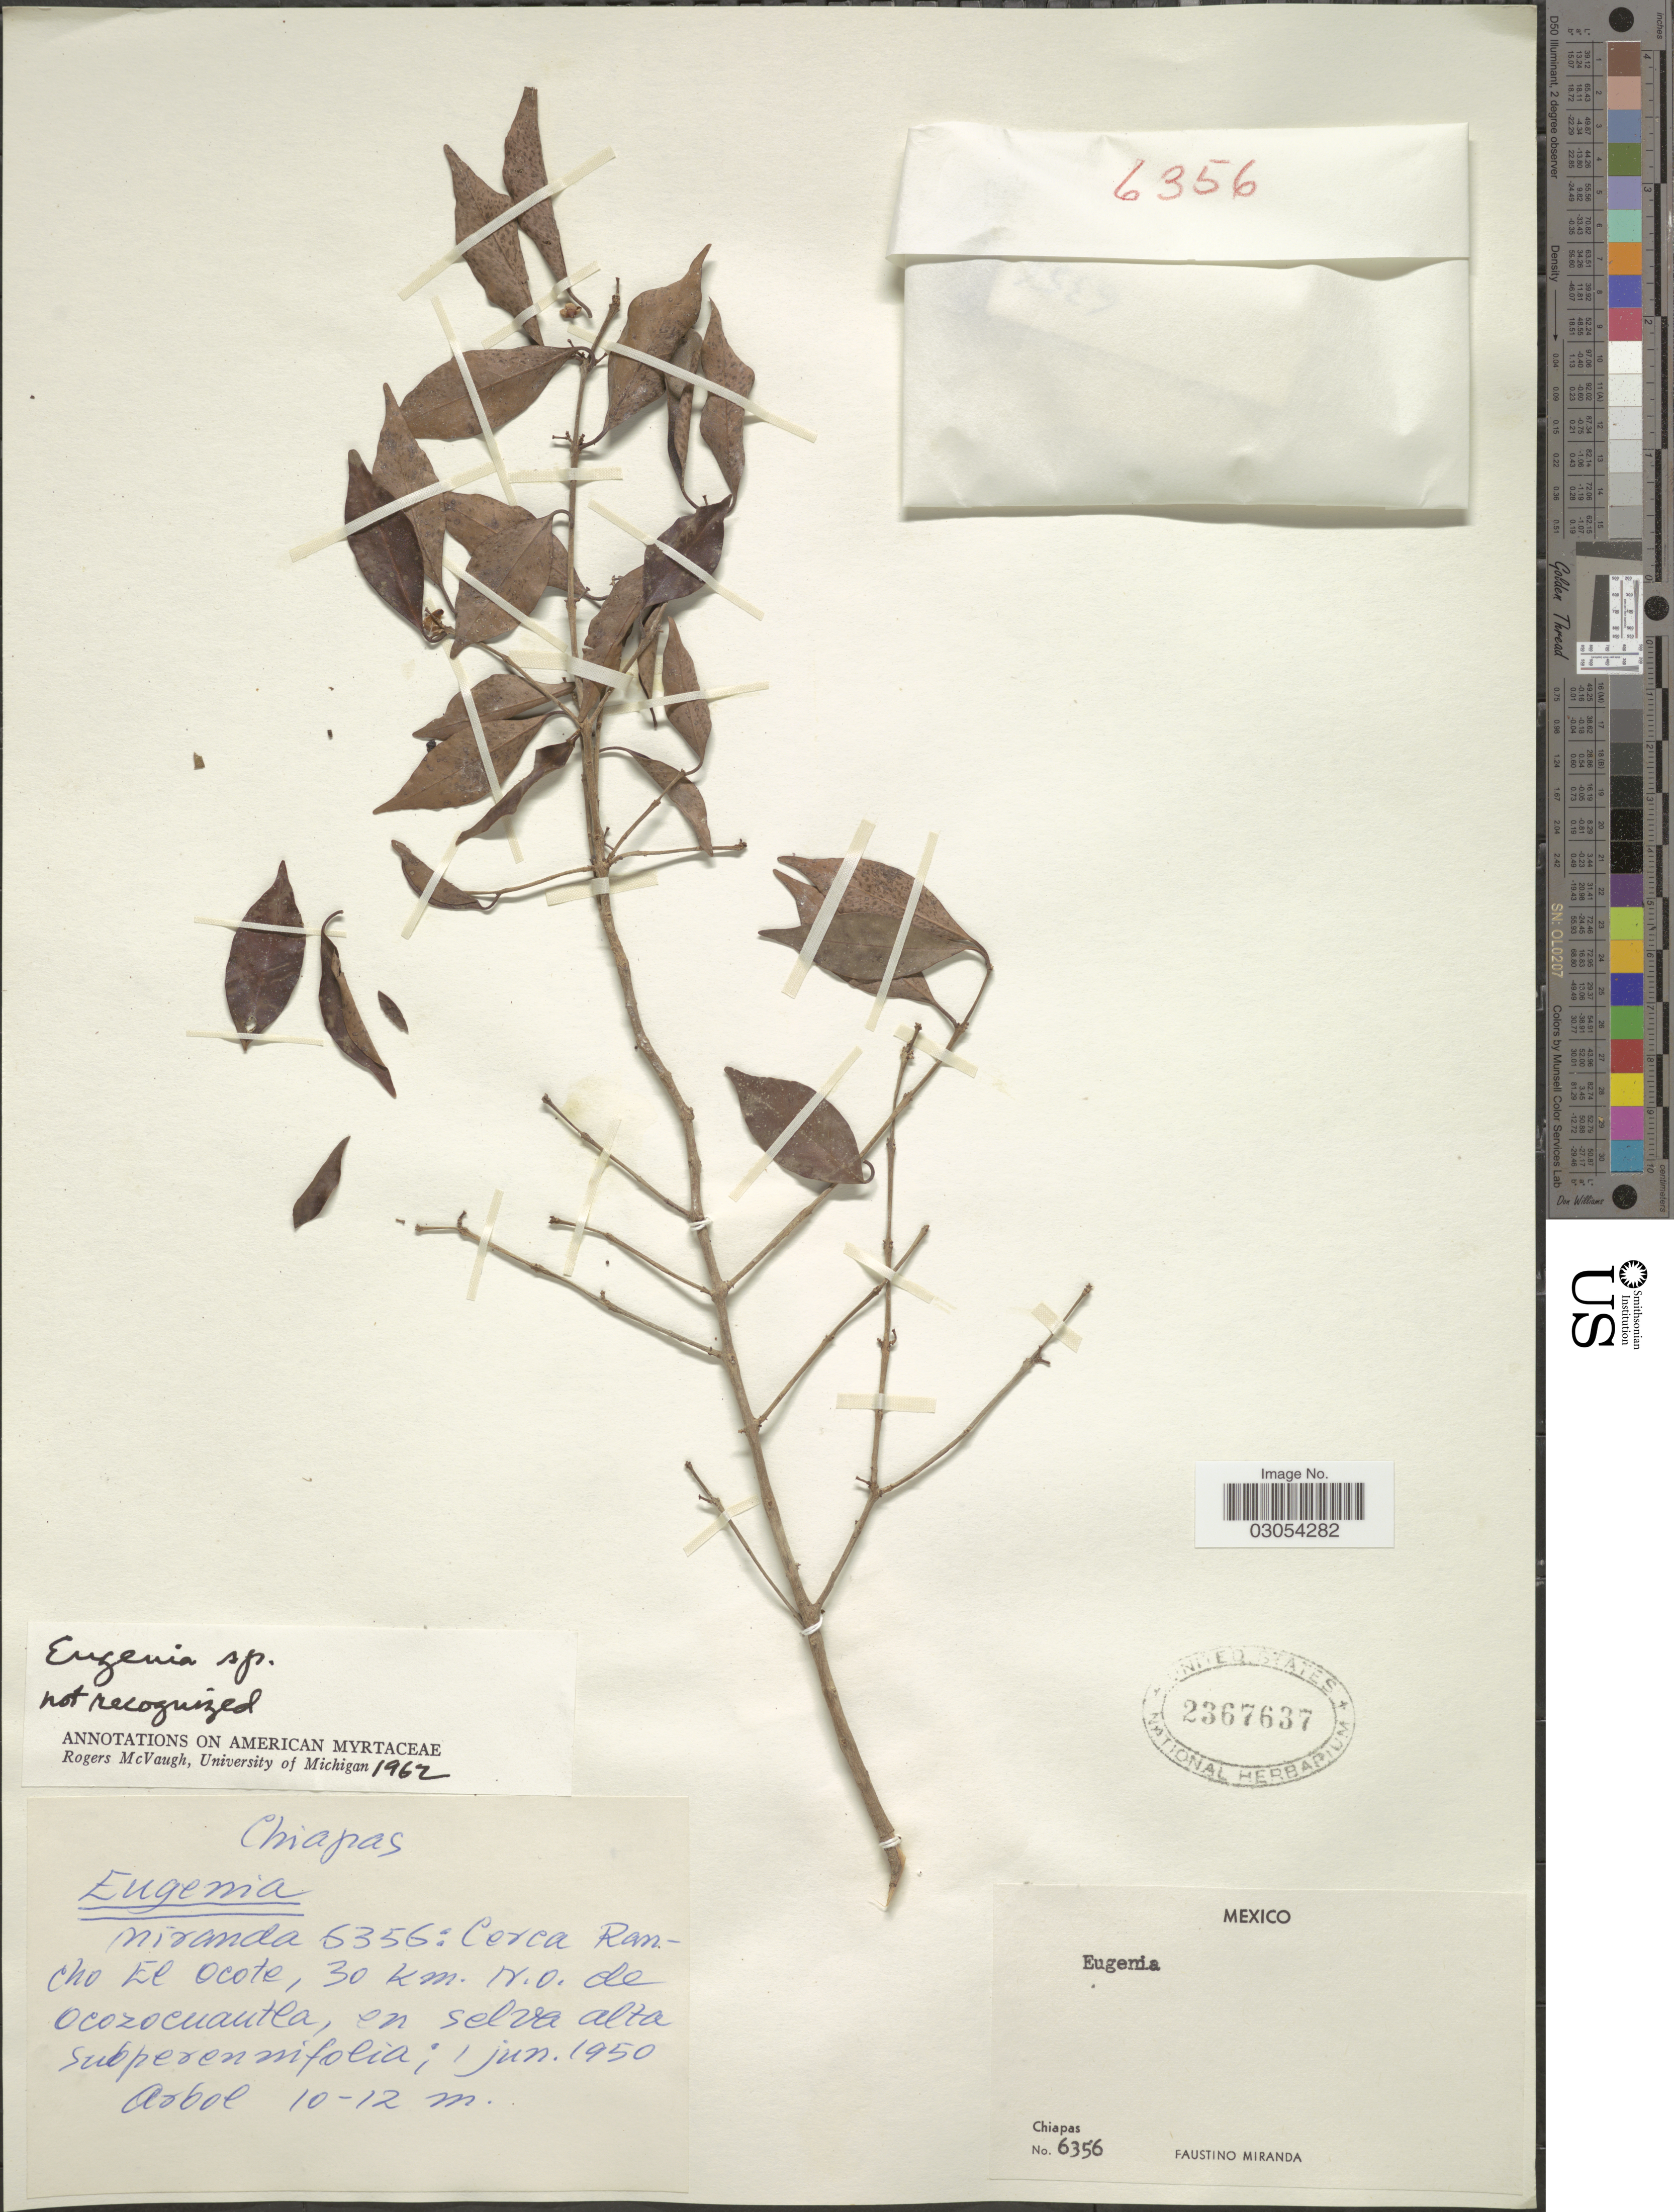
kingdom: Plantae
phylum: Tracheophyta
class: Magnoliopsida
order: Myrtales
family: Myrtaceae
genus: Eugenia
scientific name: Eugenia sp.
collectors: F. Miranda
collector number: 6356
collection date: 1950-06-01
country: Mexico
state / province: Chiapas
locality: Cerca Rancho El Ocote, 30 km. N.O. de Ocozocuautla.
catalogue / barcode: US 2367637